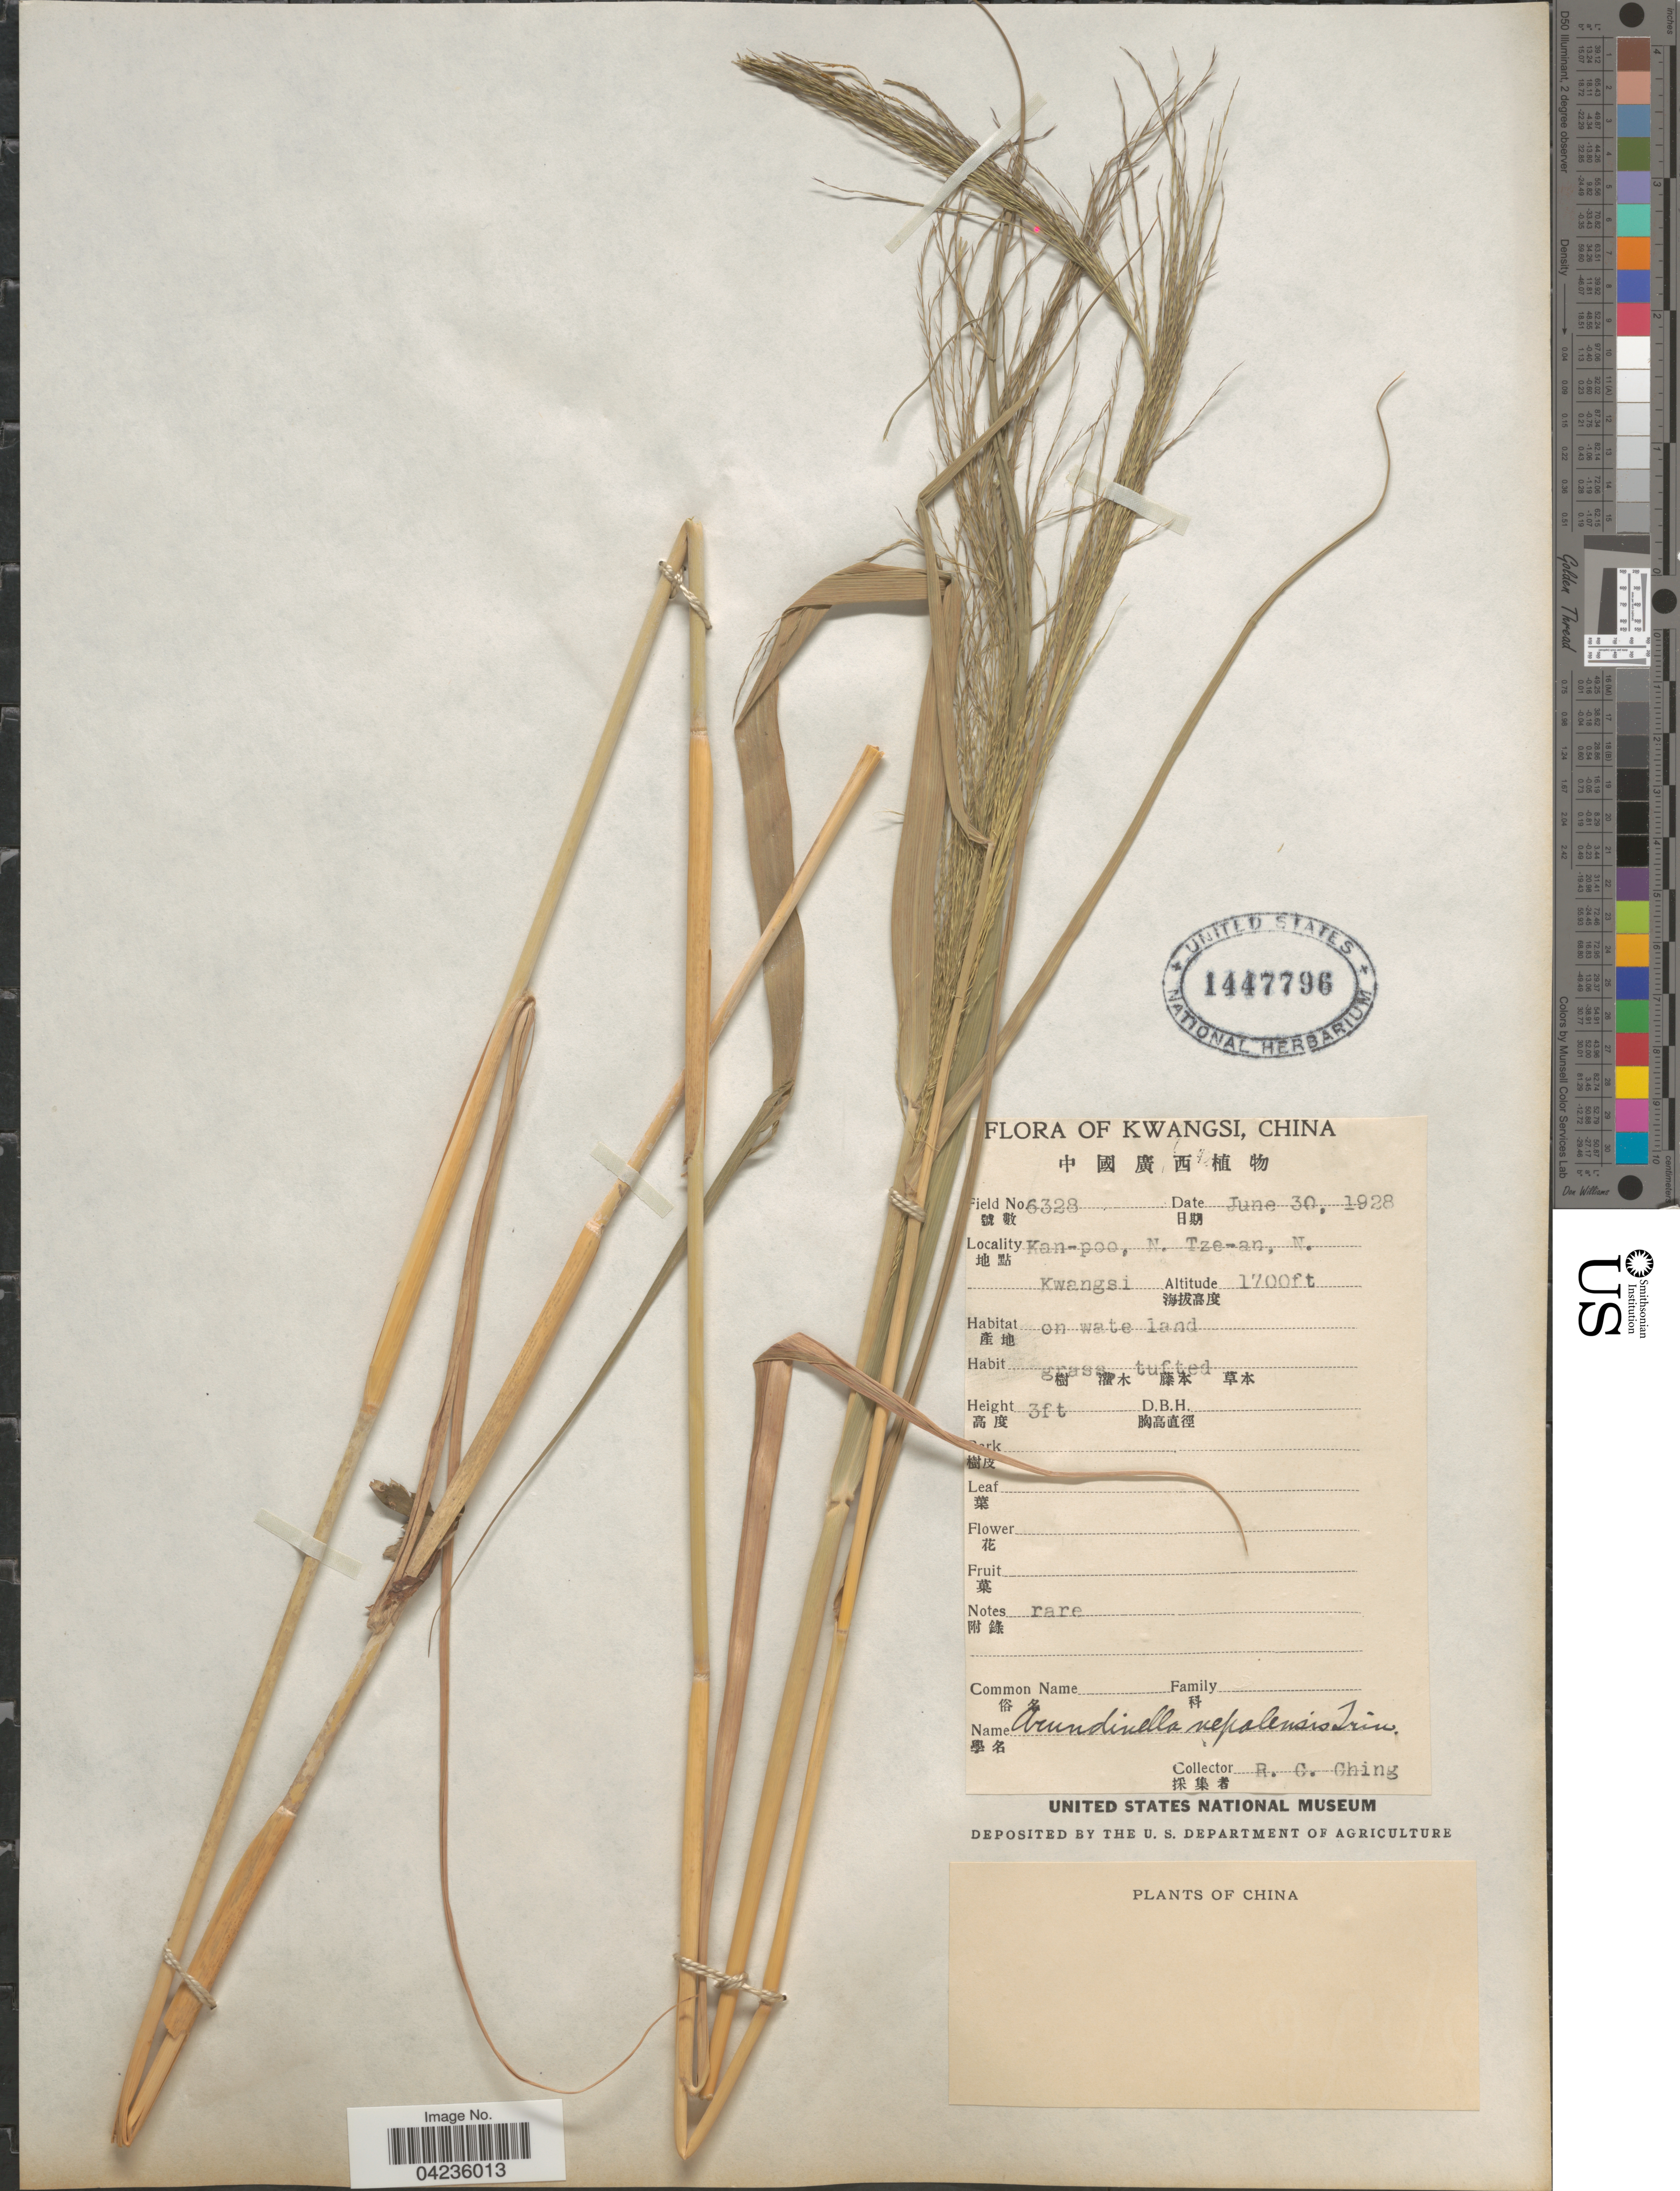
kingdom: Plantae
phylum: Tracheophyta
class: Liliopsida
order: Poales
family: Poaceae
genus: Arundinella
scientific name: Arundinella nepalensis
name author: Trin.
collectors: R. C. Ching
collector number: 6328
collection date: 1928-06-30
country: China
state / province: Guangxi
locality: Kwangsi. Kan-poo, N. Tze-an, N. Kwangsi.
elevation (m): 518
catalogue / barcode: US 1447796